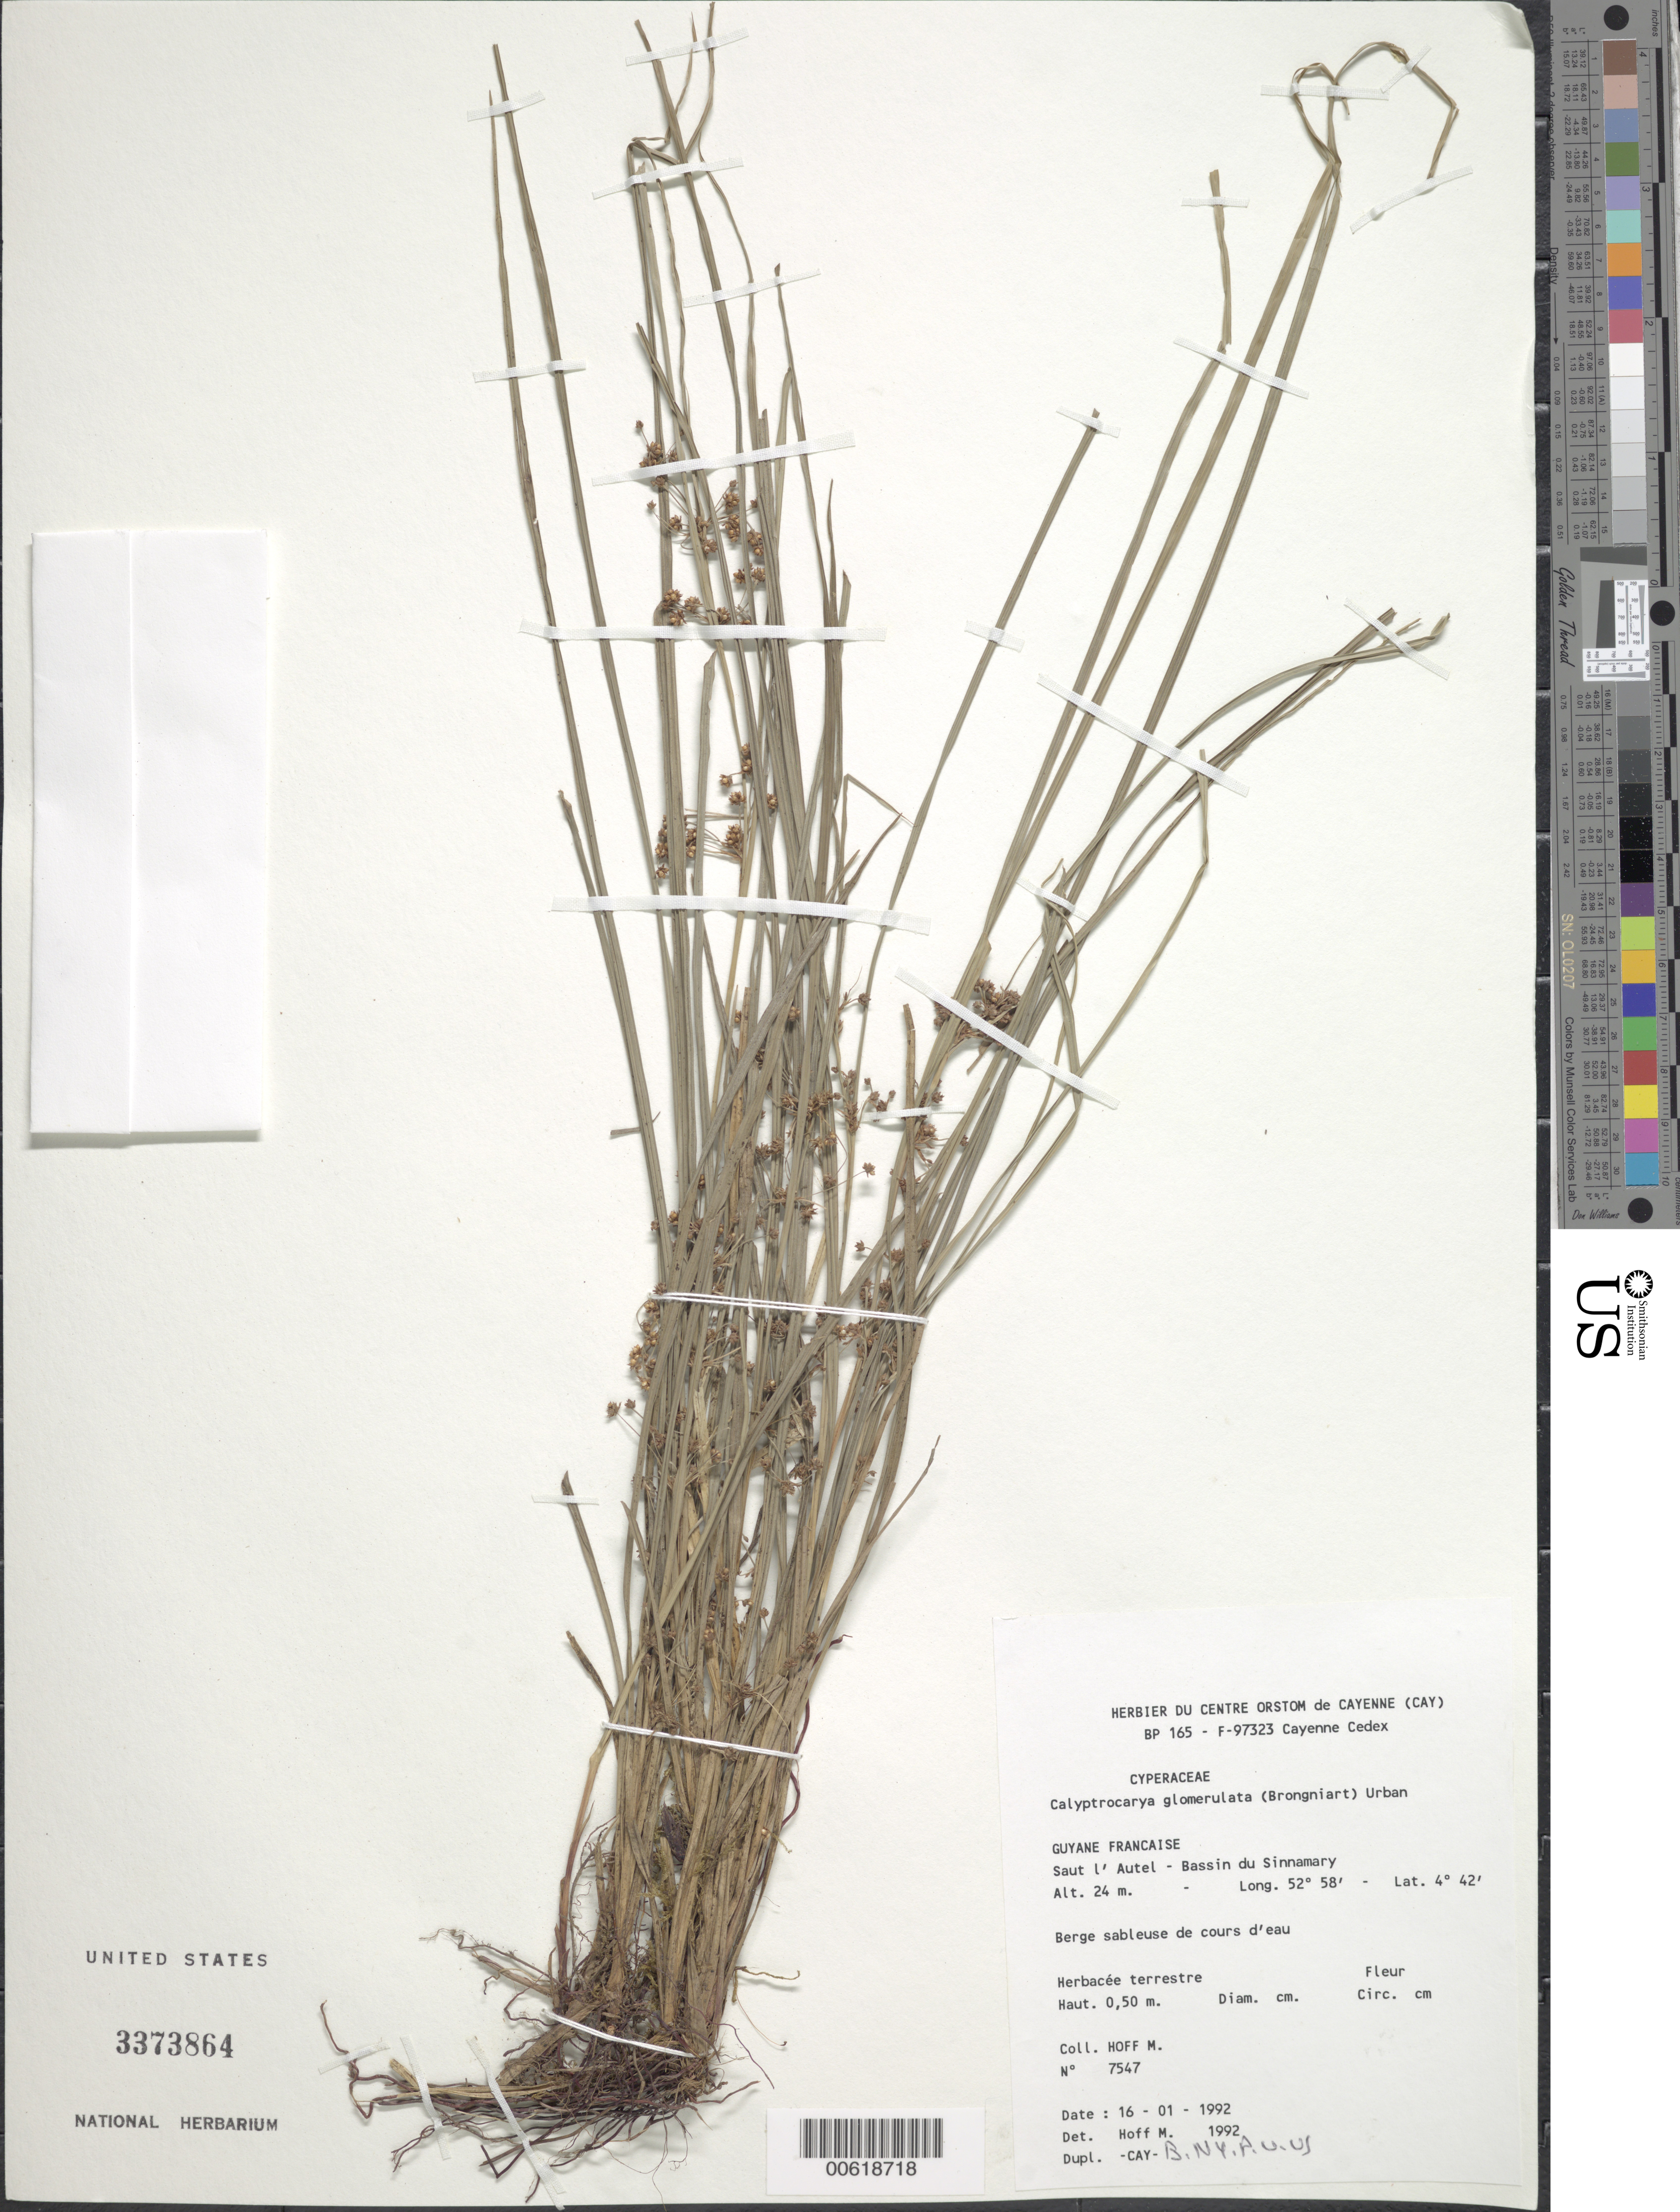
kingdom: Plantae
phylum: Tracheophyta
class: Liliopsida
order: Poales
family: Cyperaceae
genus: Calyptrocarya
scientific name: Calyptrocarya glomerulata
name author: (Brongn.) Urb.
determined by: Hoff, M.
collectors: M. Hoff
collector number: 7547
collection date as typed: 16-Jan-92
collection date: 1992-01-16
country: French Guiana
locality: Saut l'Autel, Bassin du Sinnamary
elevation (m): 24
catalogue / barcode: US 3373864